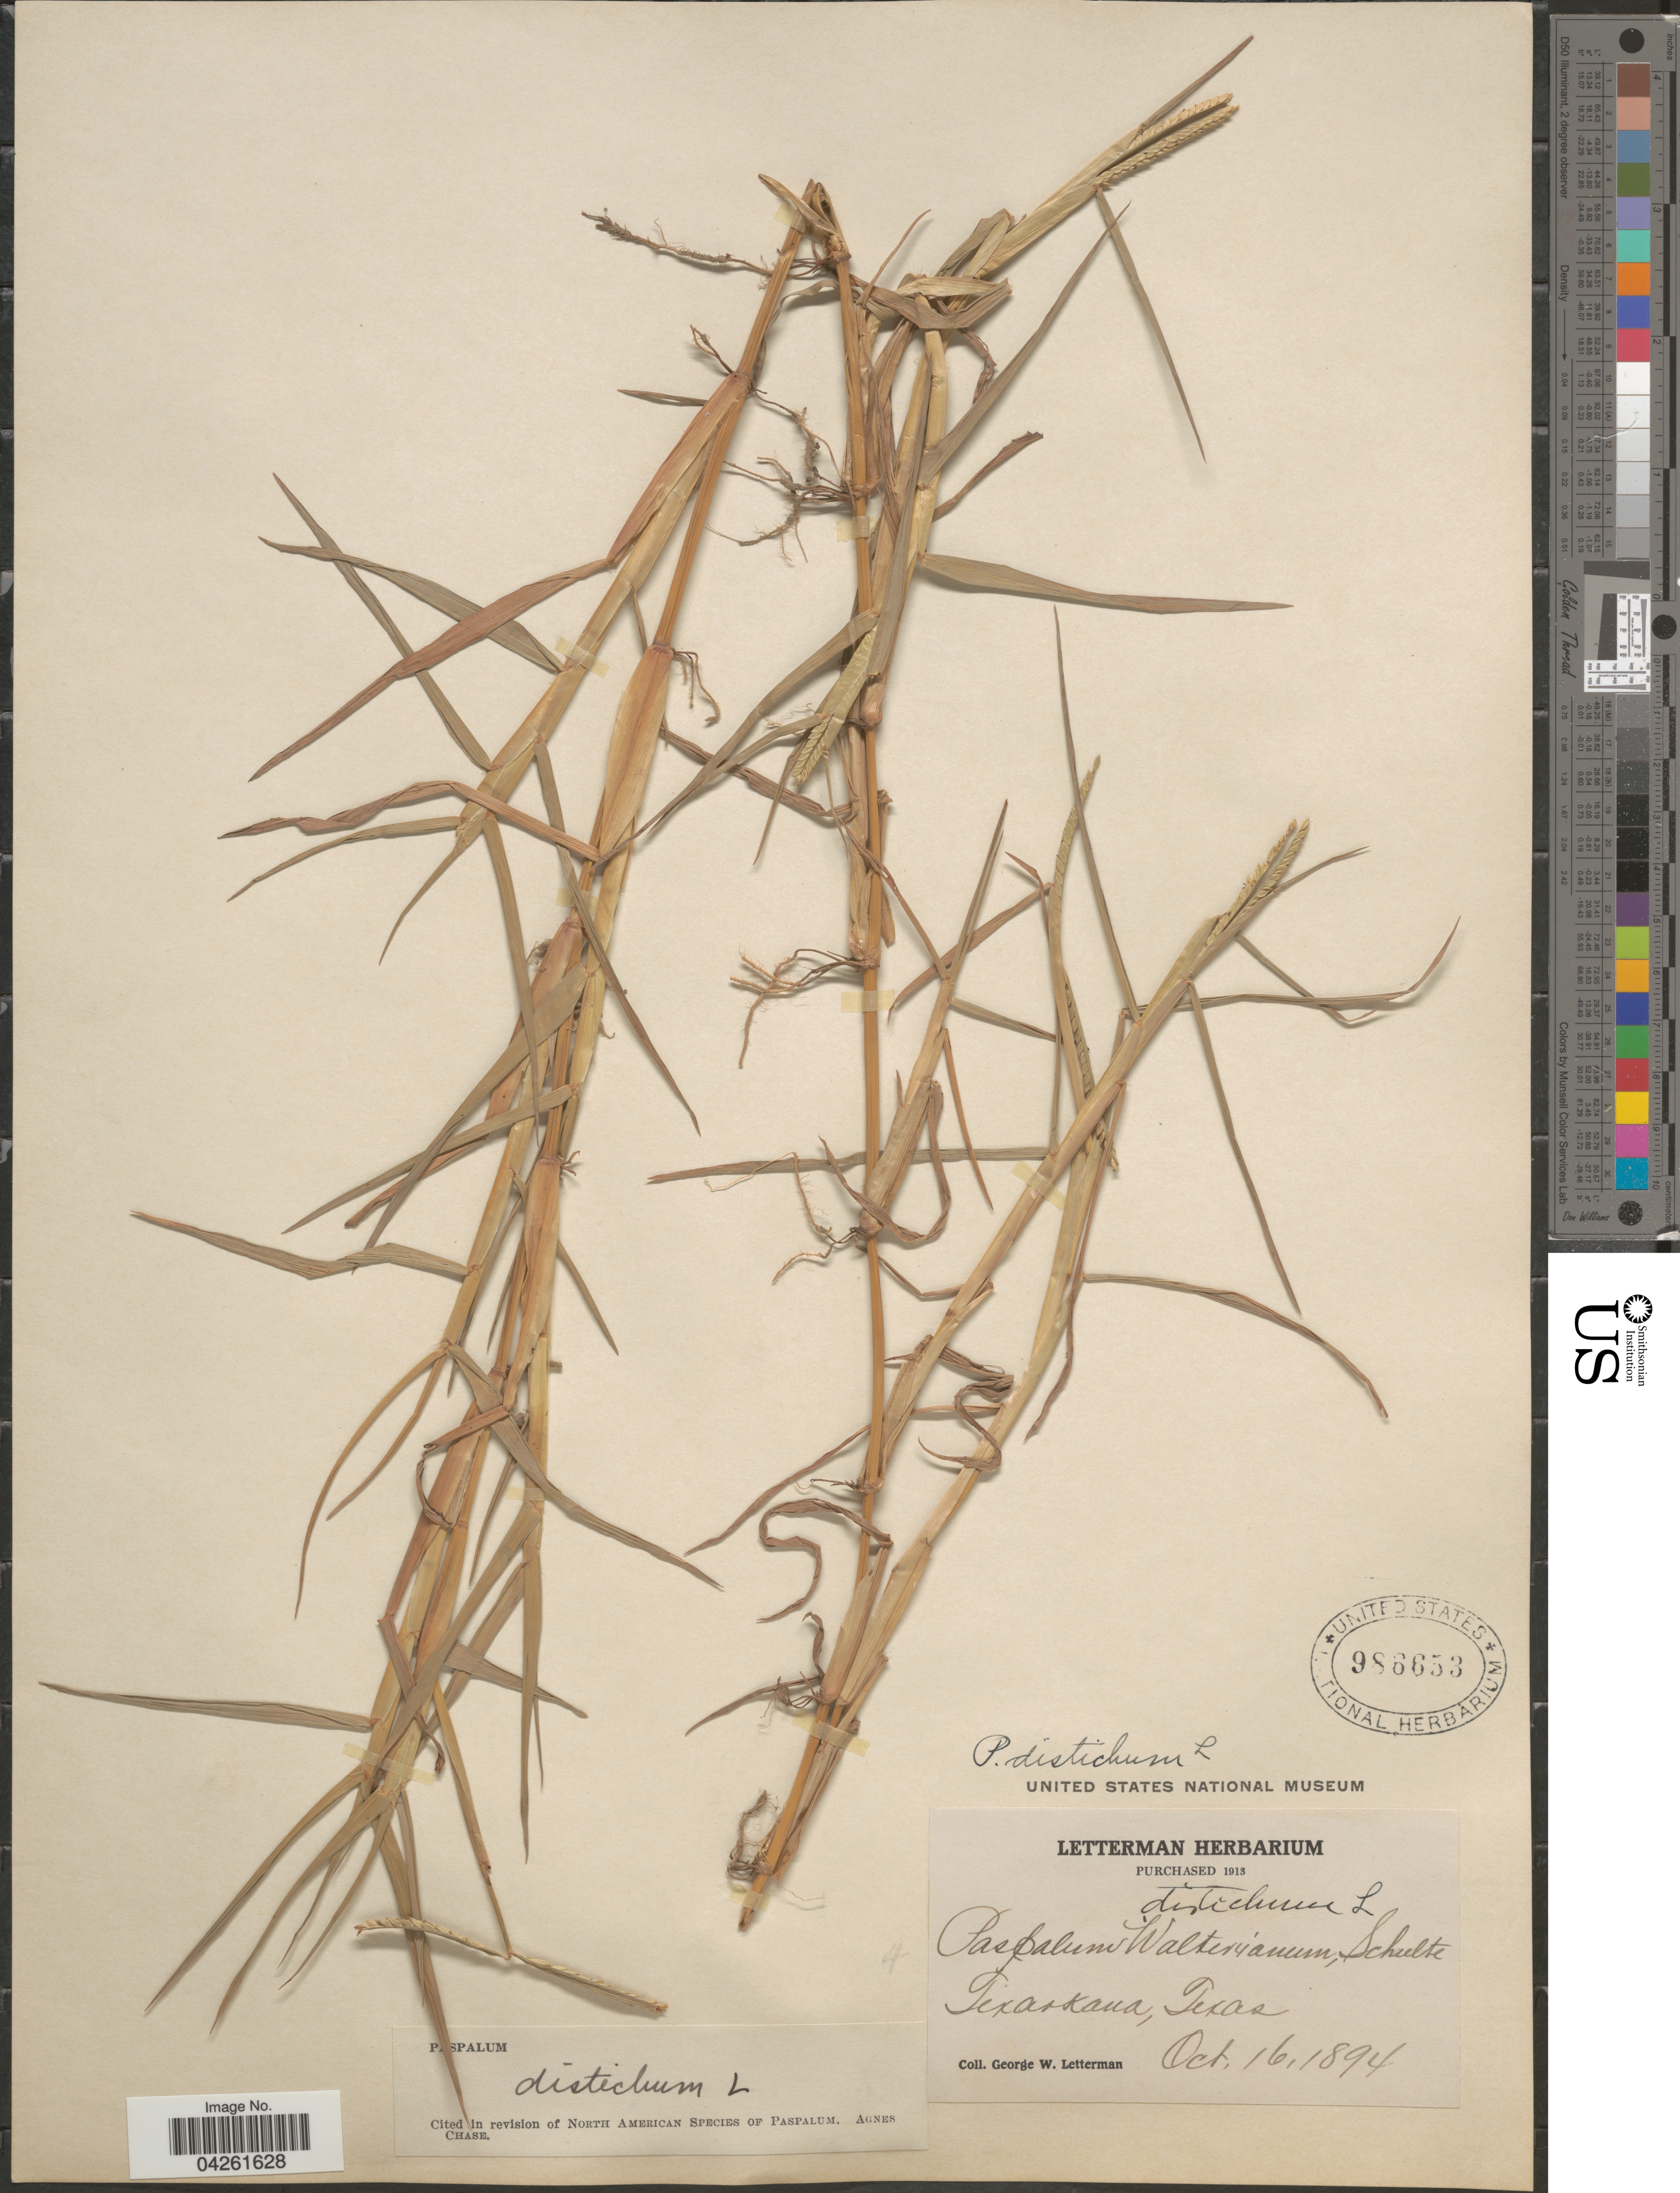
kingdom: Plantae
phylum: Tracheophyta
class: Liliopsida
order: Poales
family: Poaceae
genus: Paspalum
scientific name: Paspalum distichum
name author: L.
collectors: G. W. Letterman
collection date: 1894-10-16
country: United States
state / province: Texas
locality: Texarkana.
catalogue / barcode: US 986653